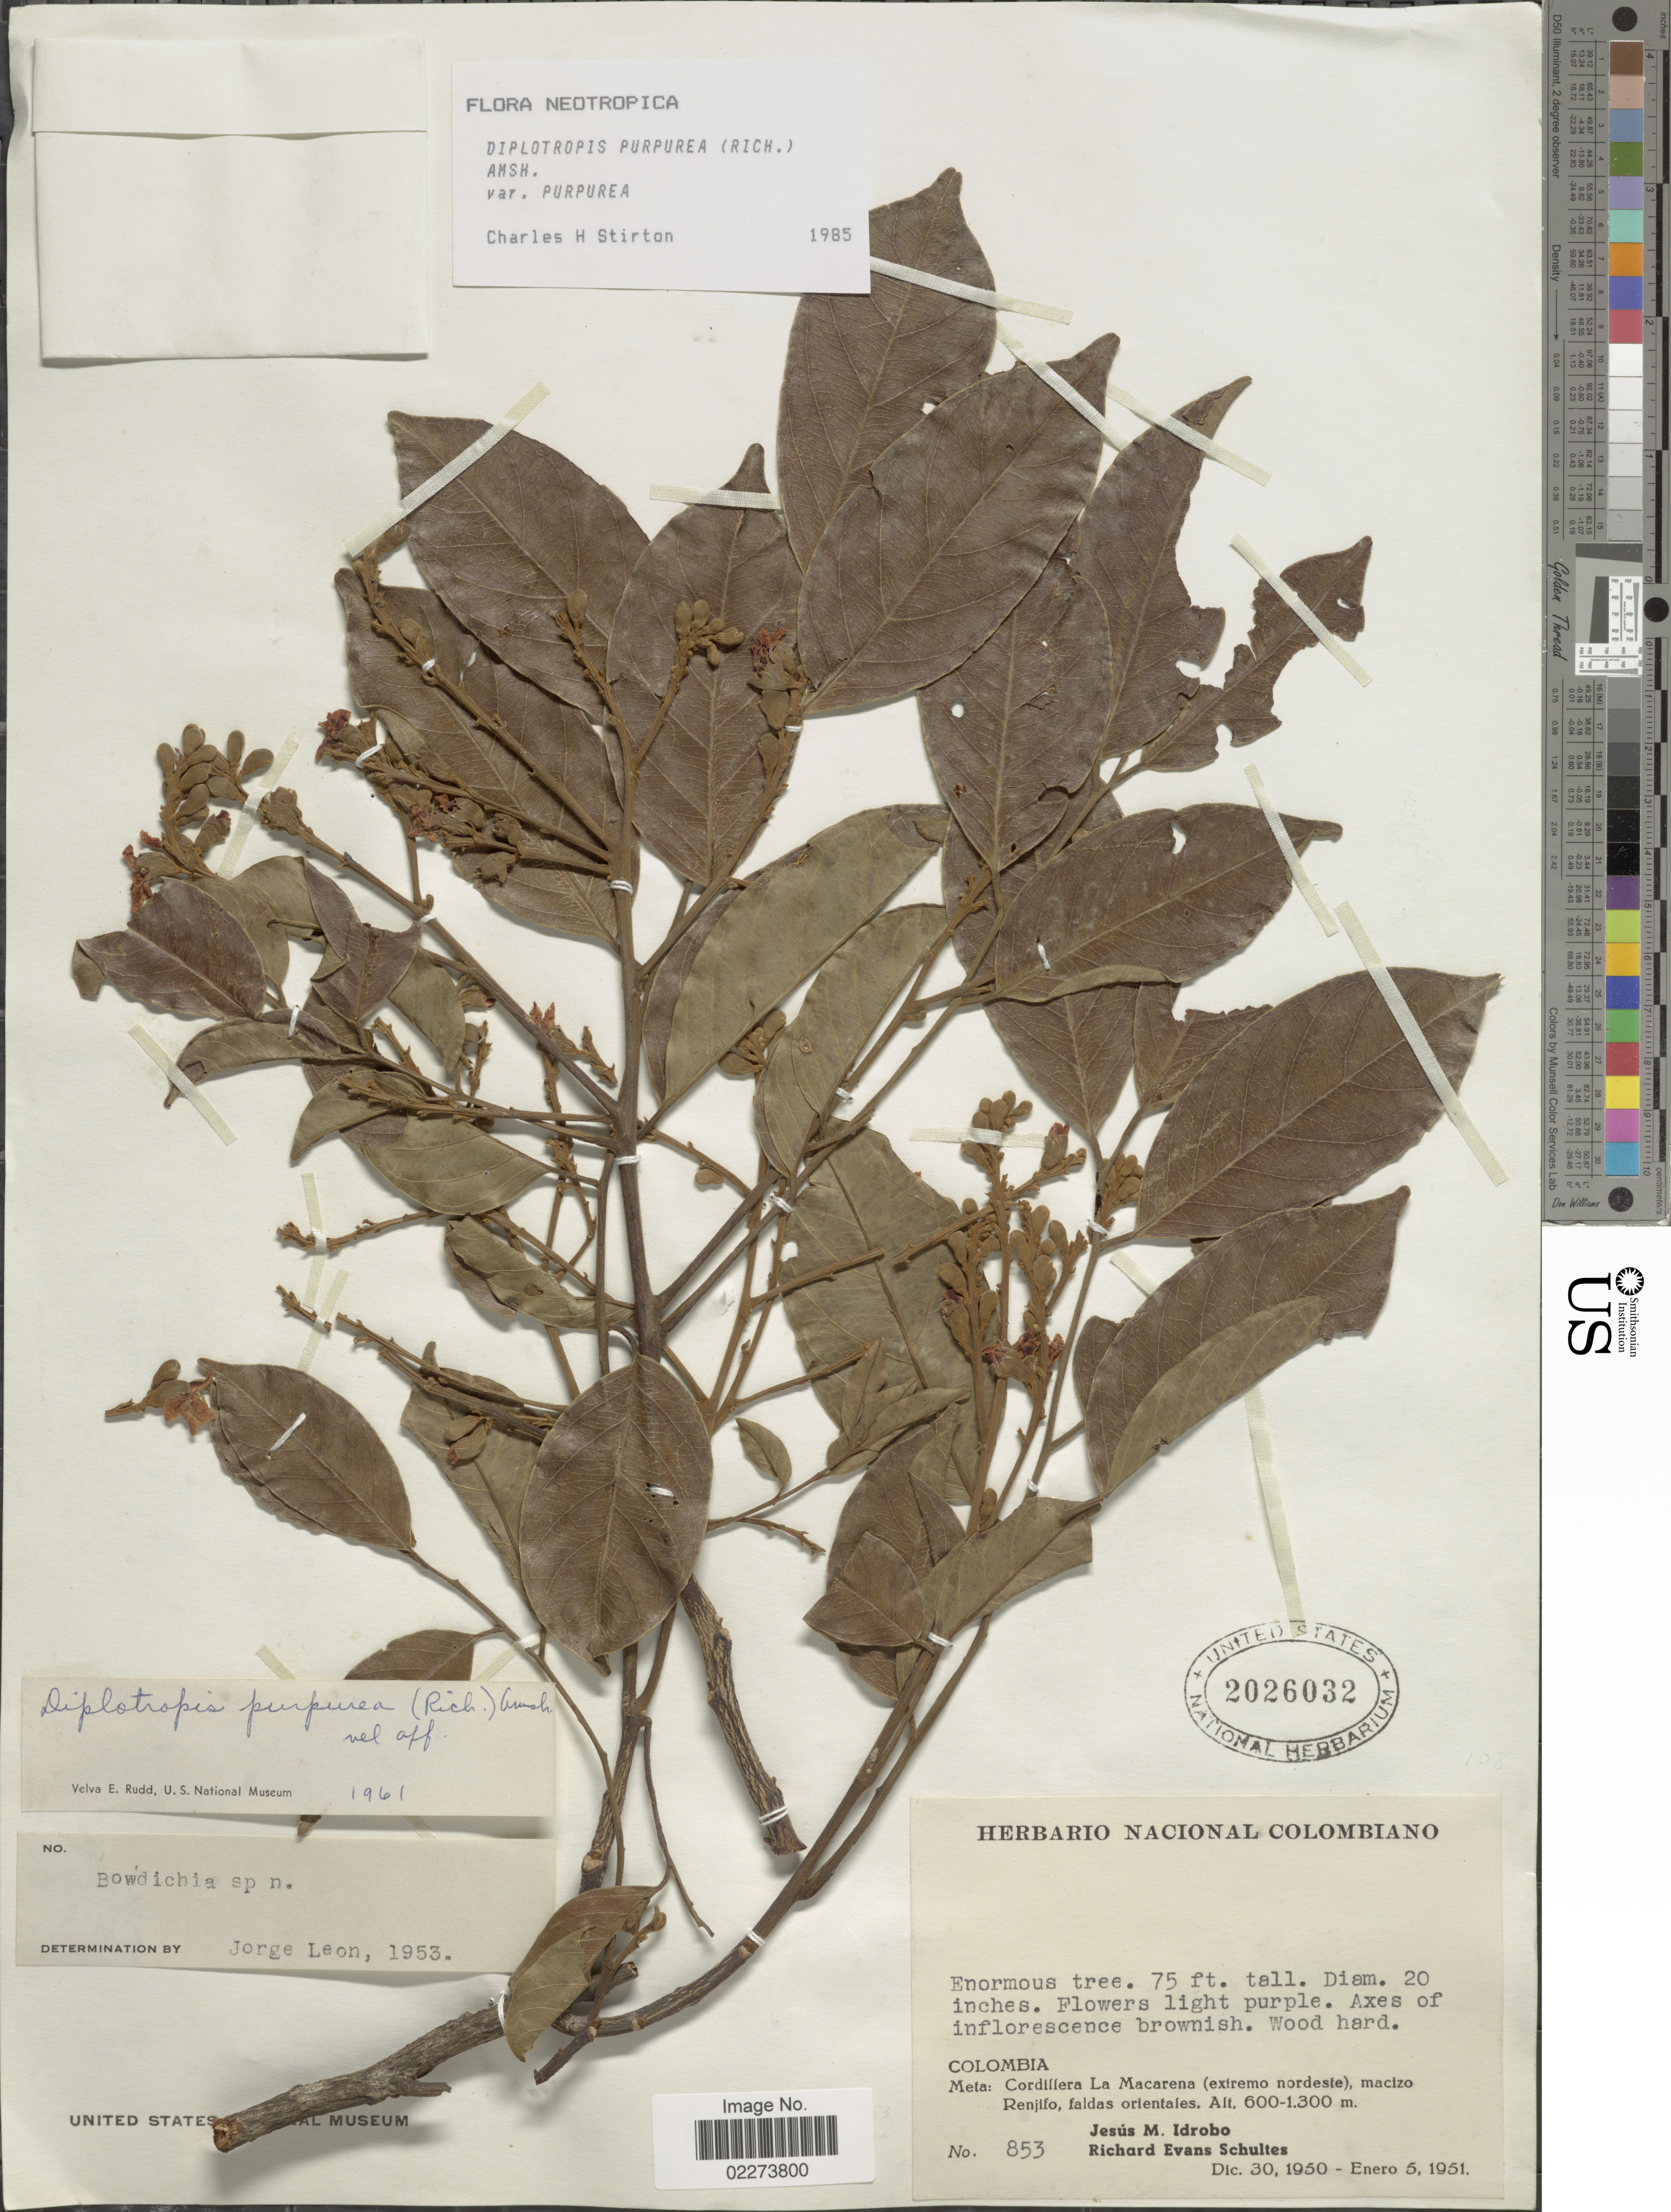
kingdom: Plantae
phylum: Tracheophyta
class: Magnoliopsida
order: Fabales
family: Fabaceae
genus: Diplotropis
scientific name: Diplotropis purpurea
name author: (Rich.) Amshoff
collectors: J. M. Idrobo & R. E. Schultes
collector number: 853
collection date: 1950-12-30/1951-01-05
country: Colombia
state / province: Meta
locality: Meta: Cordillera La Macarana (extremo nordeste) macizo Renjilfo, faldas orientales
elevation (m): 600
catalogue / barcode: US 2026032